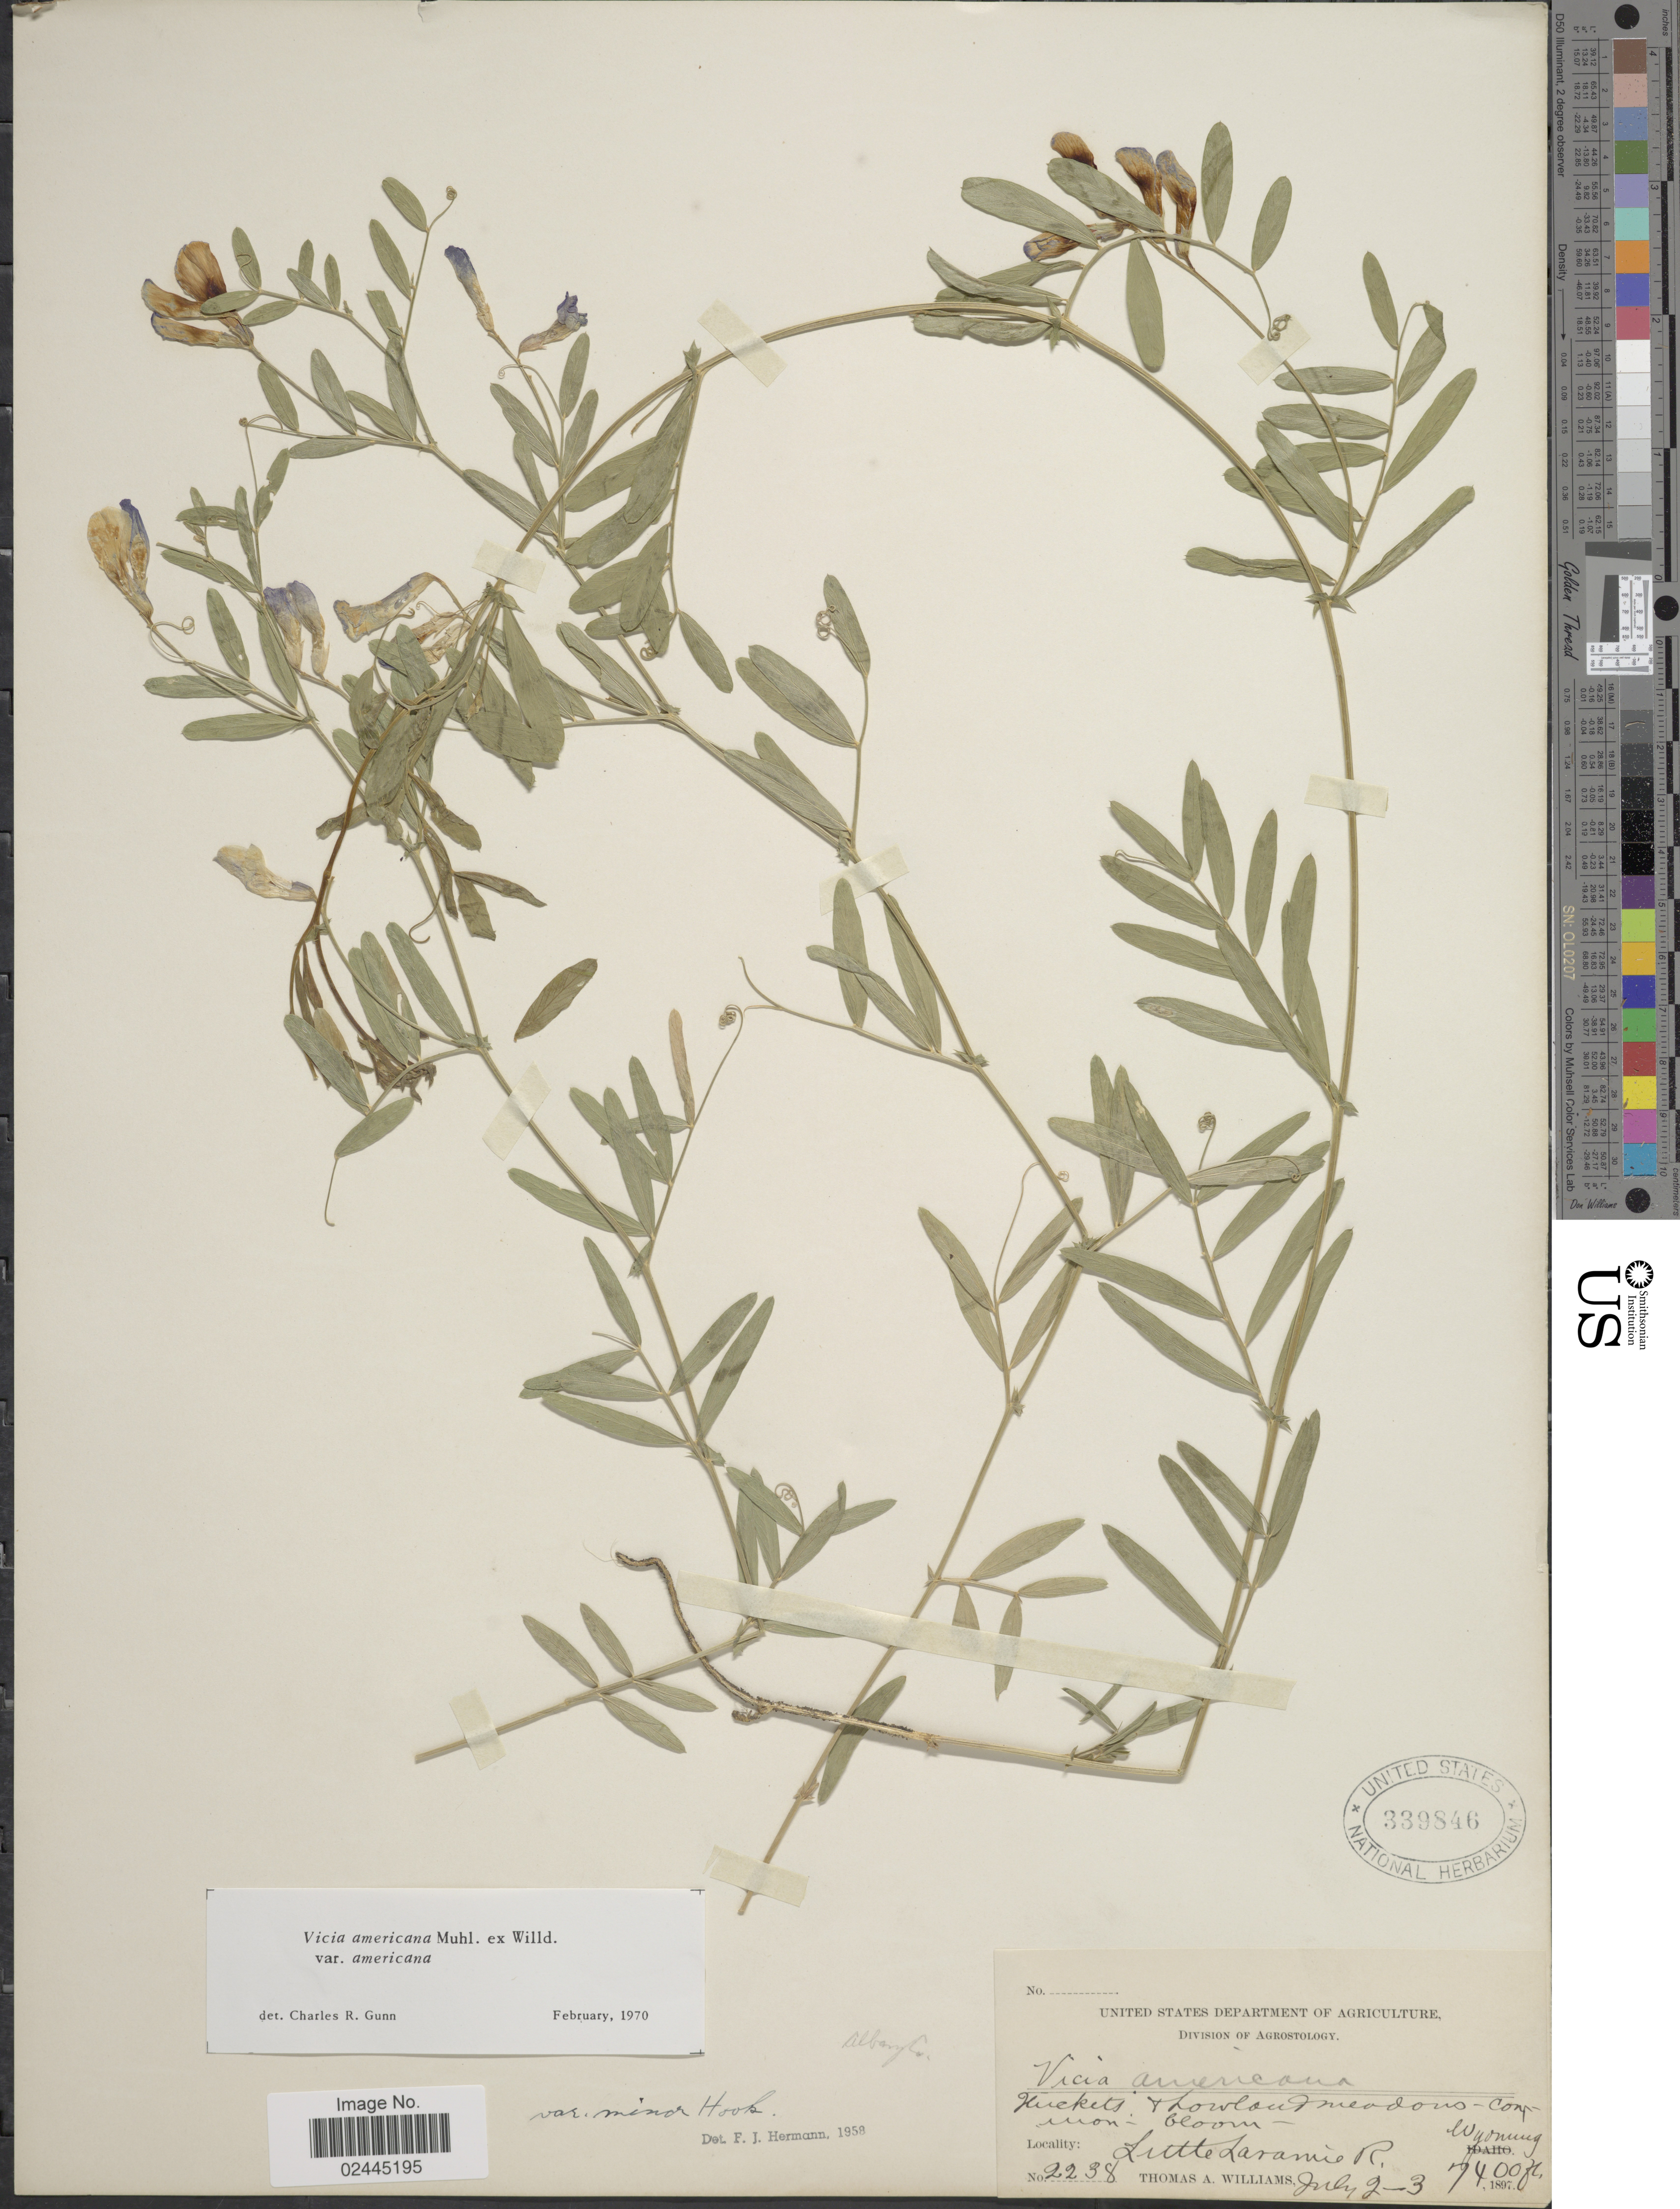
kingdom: Plantae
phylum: Tracheophyta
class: Magnoliopsida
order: Fabales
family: Fabaceae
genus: Vicia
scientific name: Vicia americana var. americana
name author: Muhl. ex Willd.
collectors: T. A. Williams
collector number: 2238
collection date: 1897-07-02/1897-07-03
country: United States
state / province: Wyoming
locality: Little Lamarie R.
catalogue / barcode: US 339846